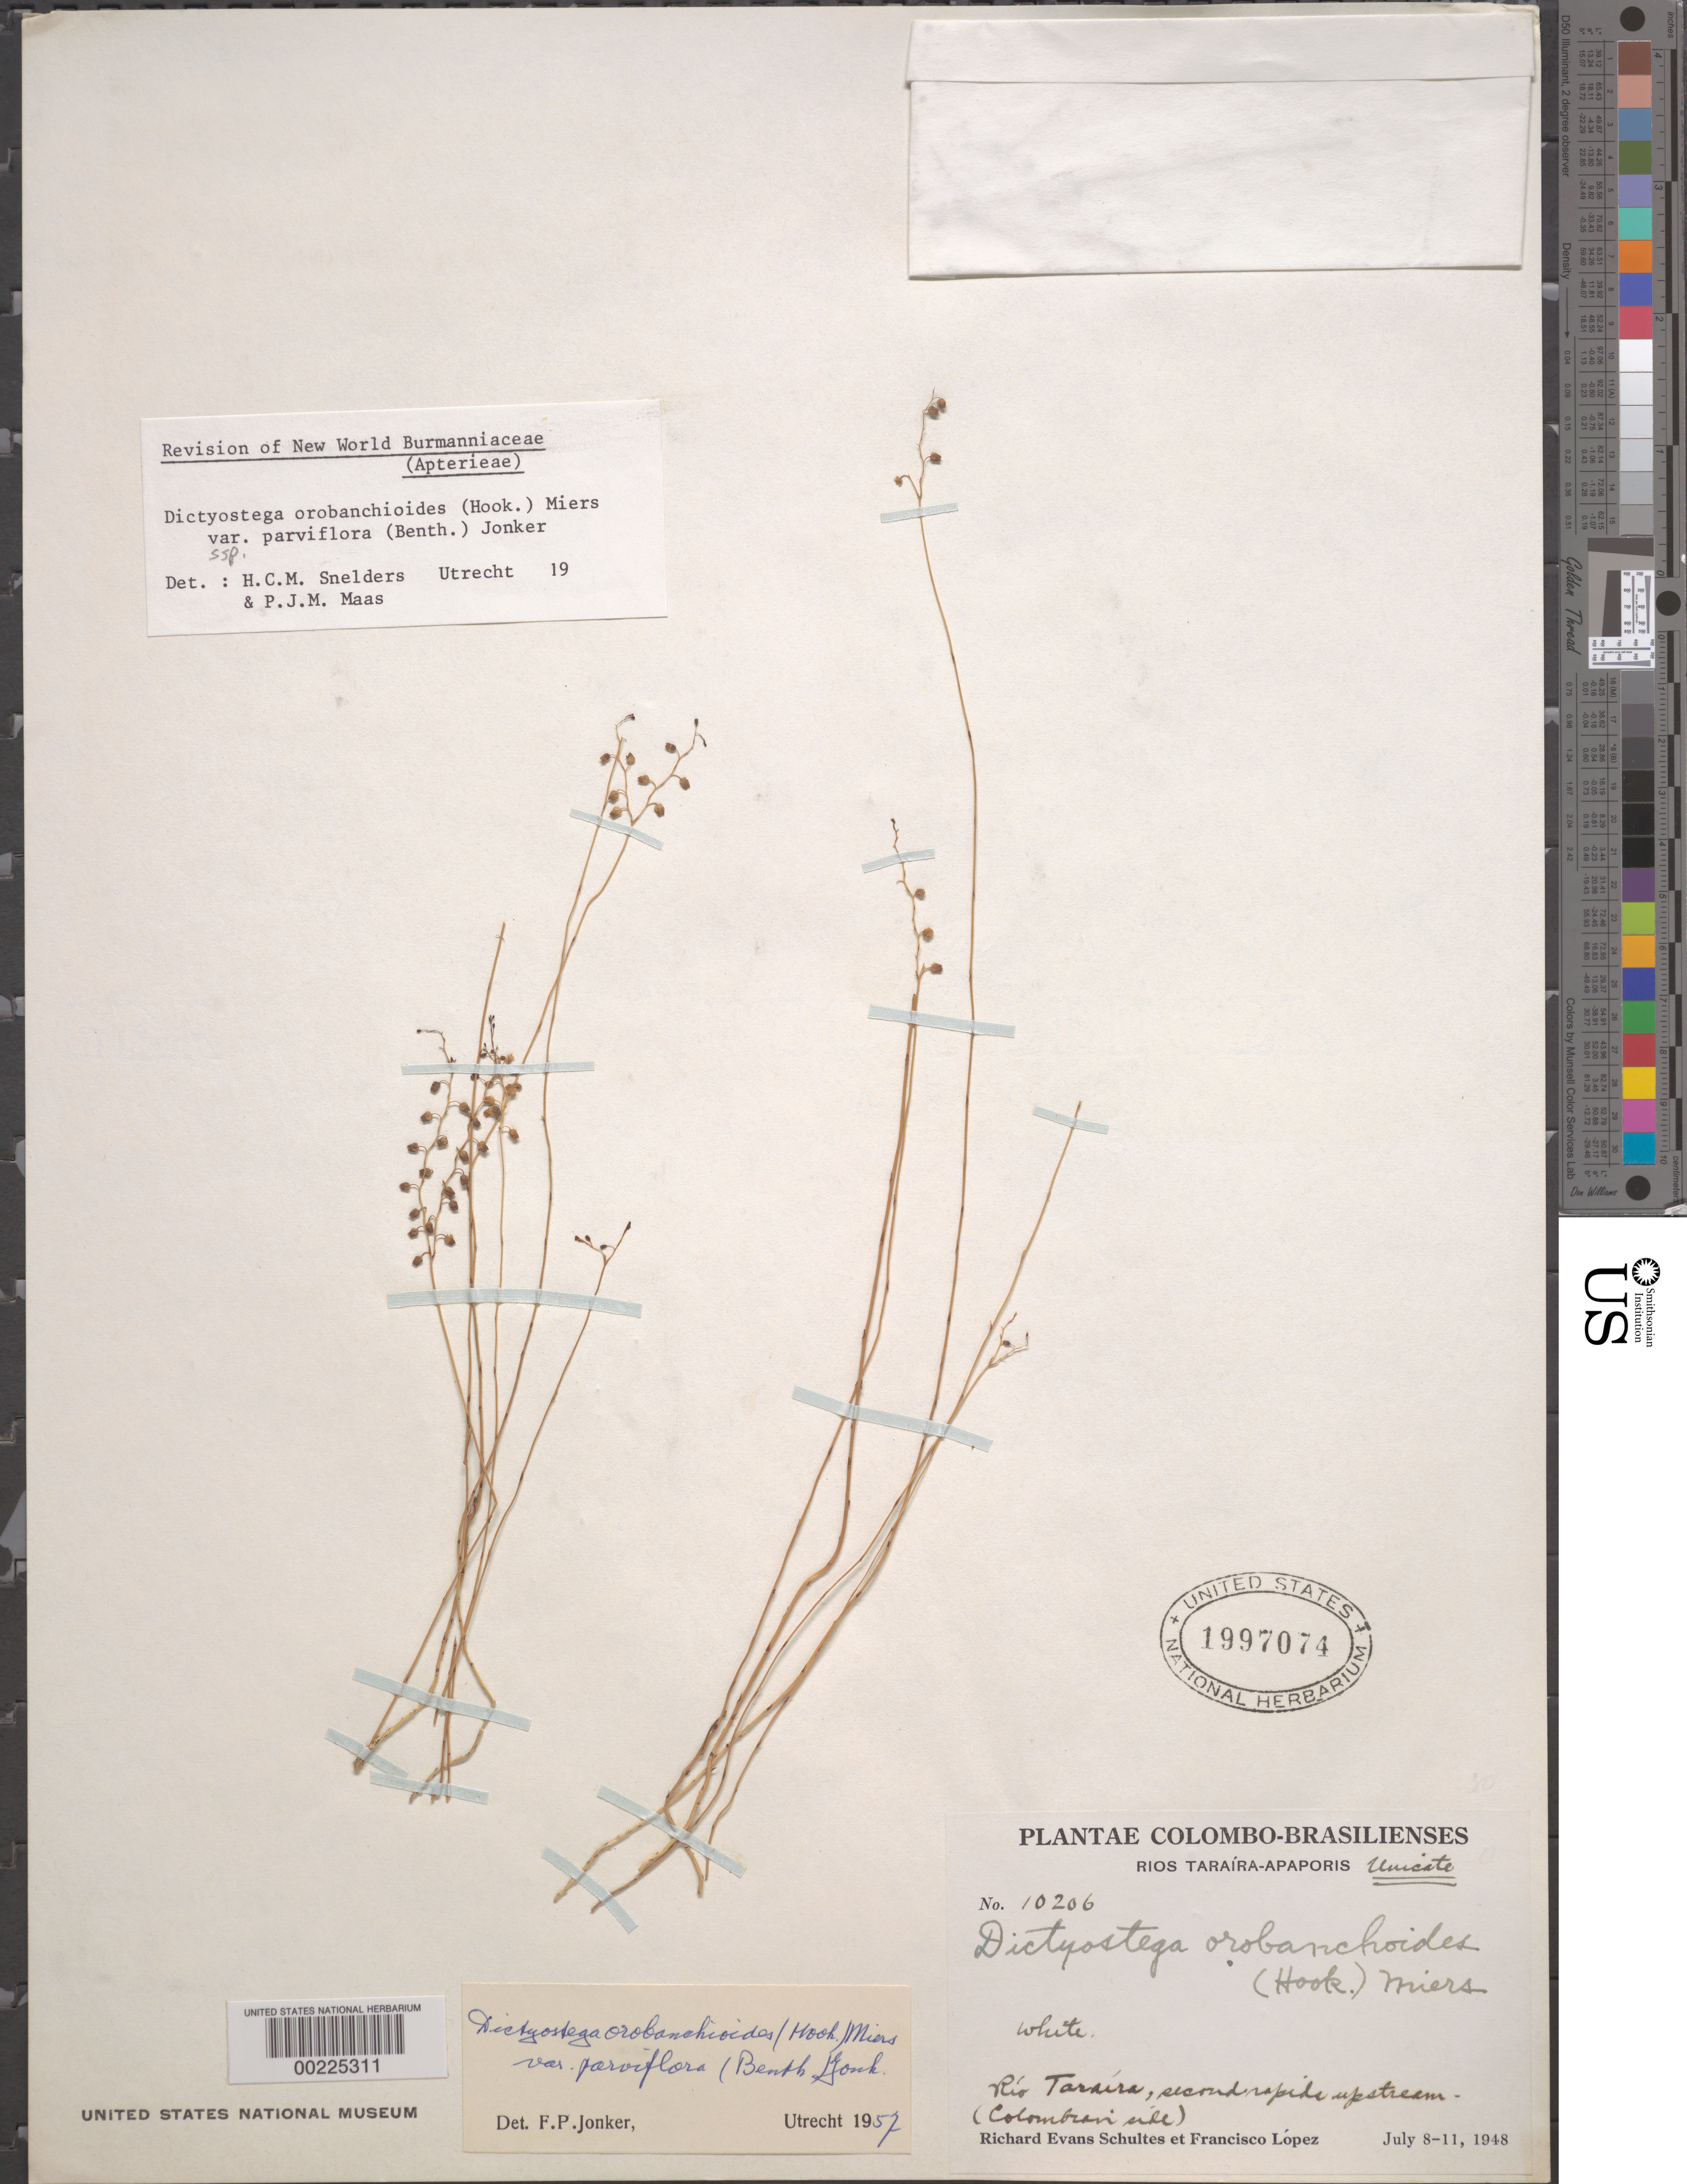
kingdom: Plantae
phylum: Tracheophyta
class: Liliopsida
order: Dioscoreales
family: Burmanniaceae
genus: Dictyostega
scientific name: Dictyostega orobanchoides subsp. parviflora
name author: (Benth.) Snelders & Maas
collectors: R. E. Schultes & F. Lopéz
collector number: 10206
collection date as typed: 08 Jul 1948 to 11 Jul 1948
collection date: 1948-07-08/1948-07-11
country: Colombia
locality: Rio Taraira, second rapids upstream (Colombian side)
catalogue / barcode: US 1997074